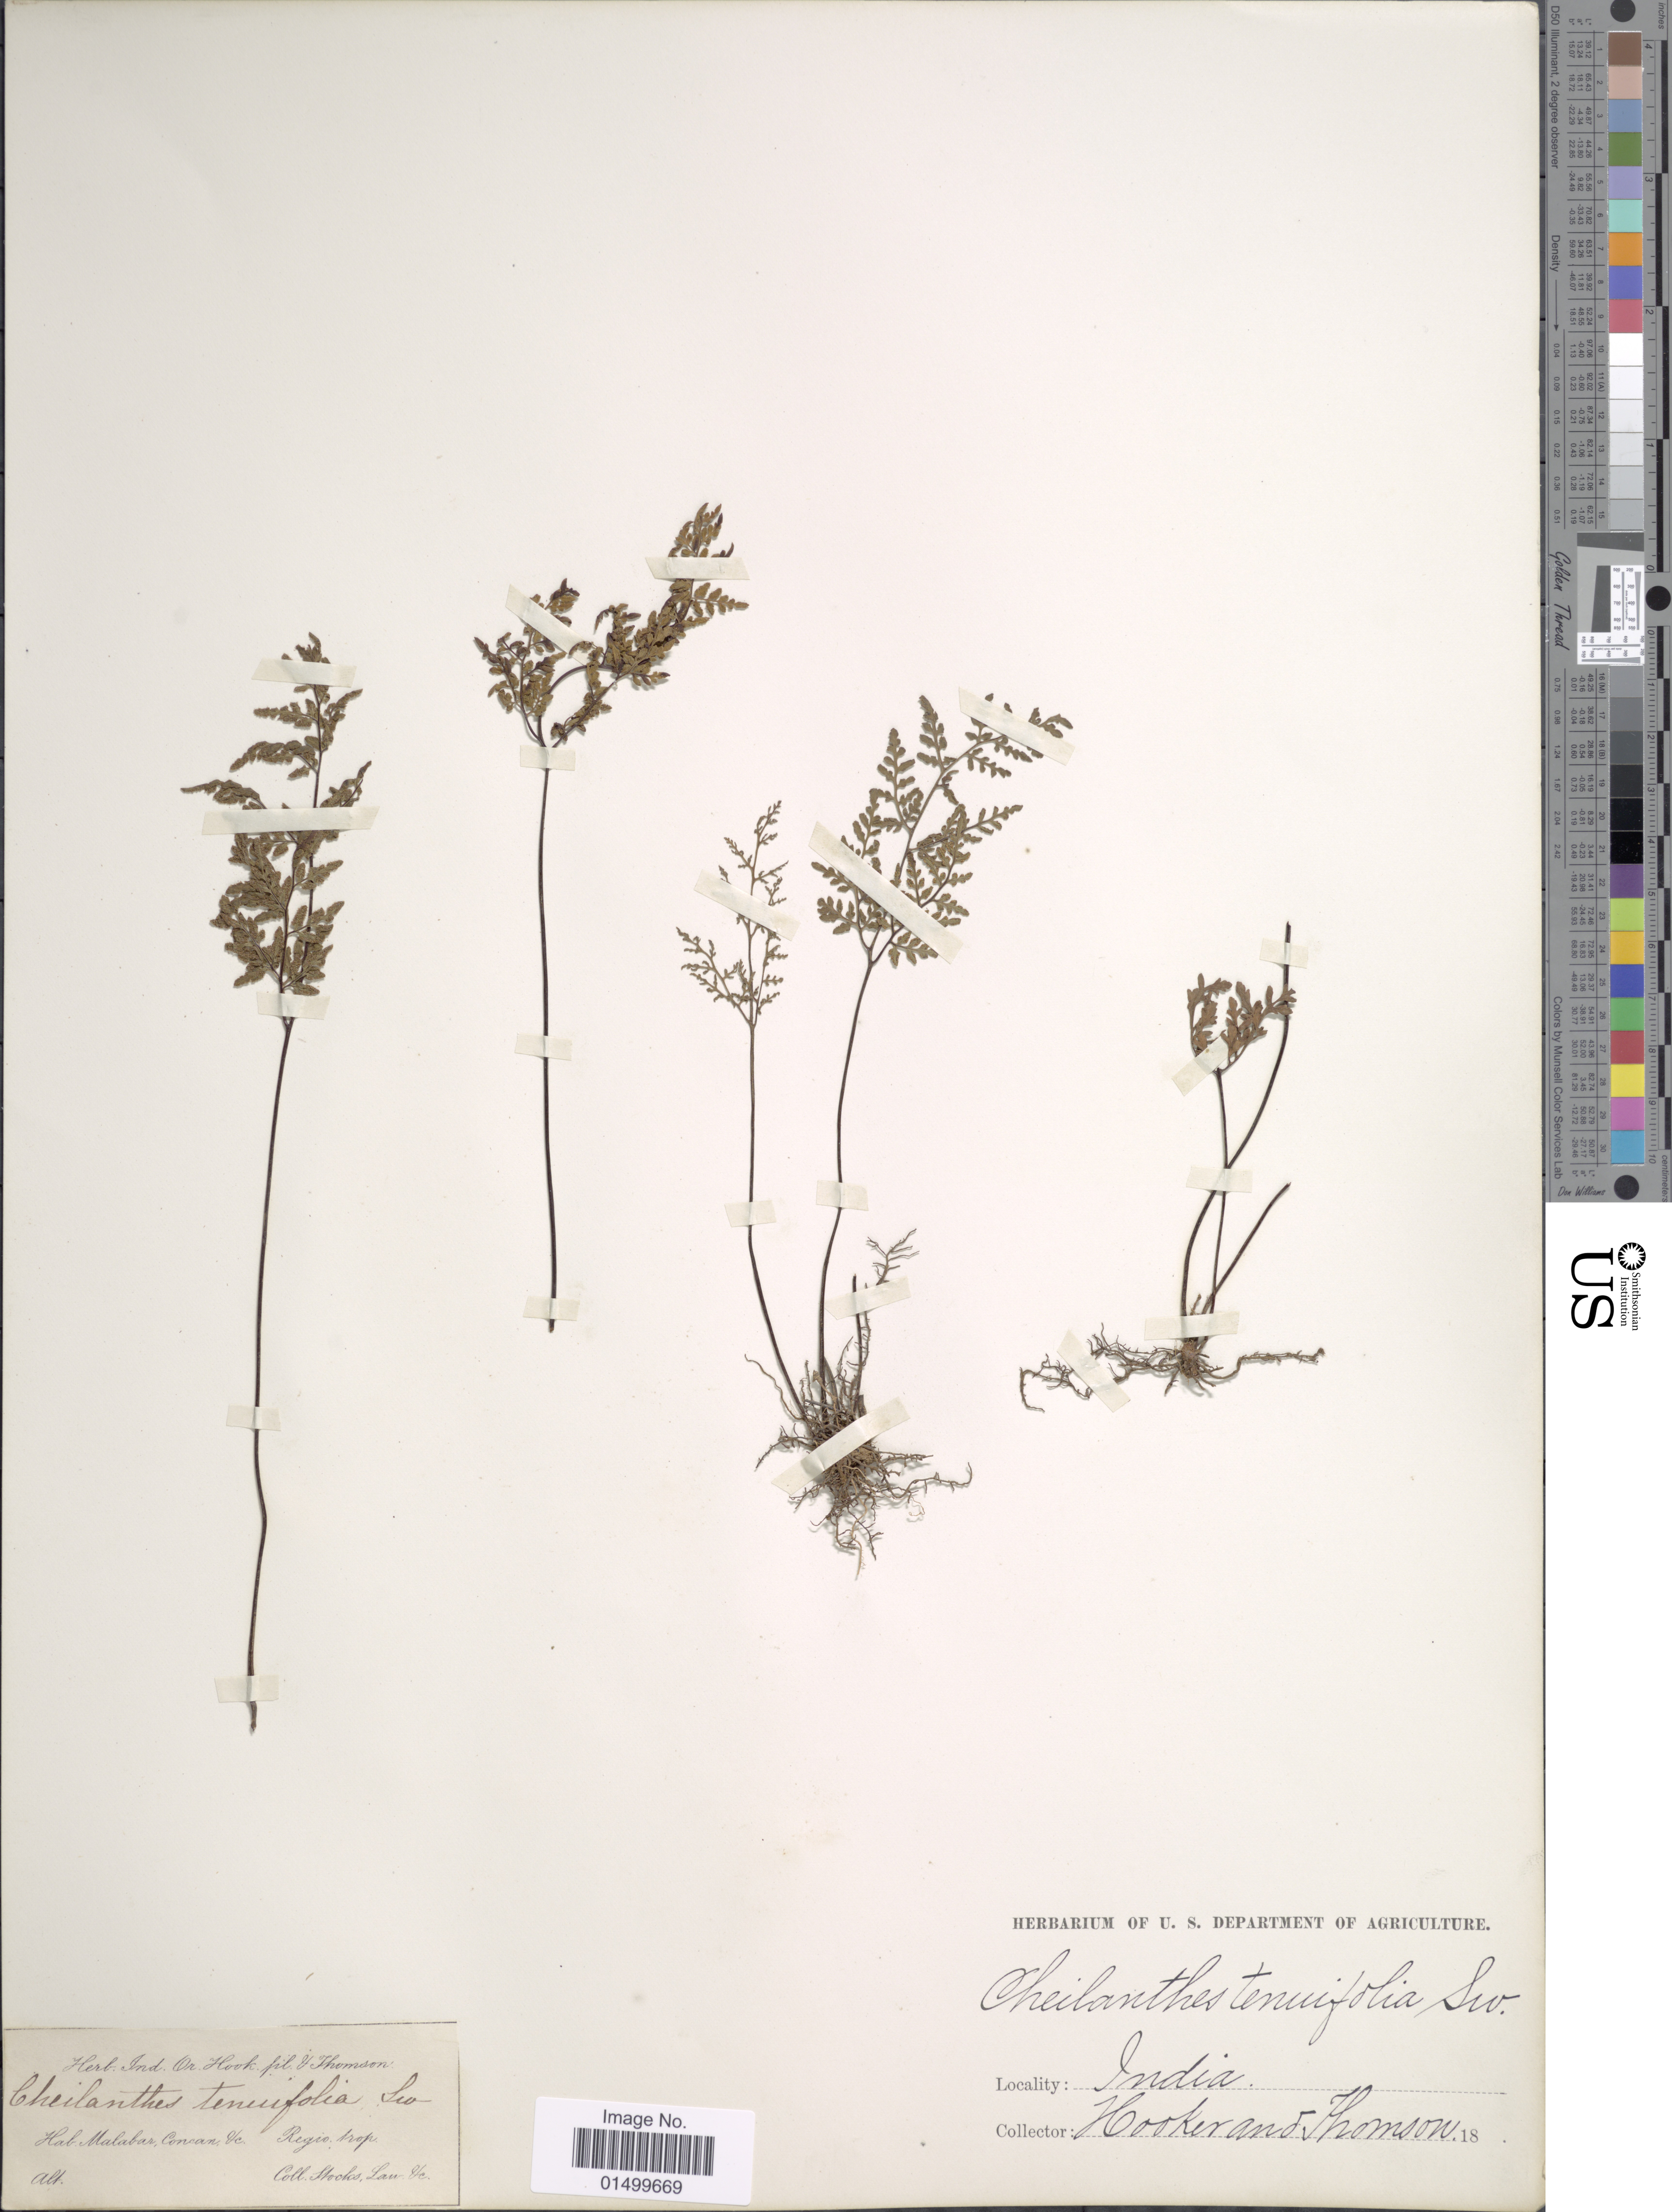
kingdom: Plantae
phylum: Tracheophyta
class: Polypodiopsida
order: Polypodiales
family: Pteridaceae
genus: Cheilanthes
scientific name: Cheilanthes tenuifolia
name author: (Burm. f.) Sw.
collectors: -. Hooker & -- Thomson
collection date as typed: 18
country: India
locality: Malabar, Concan